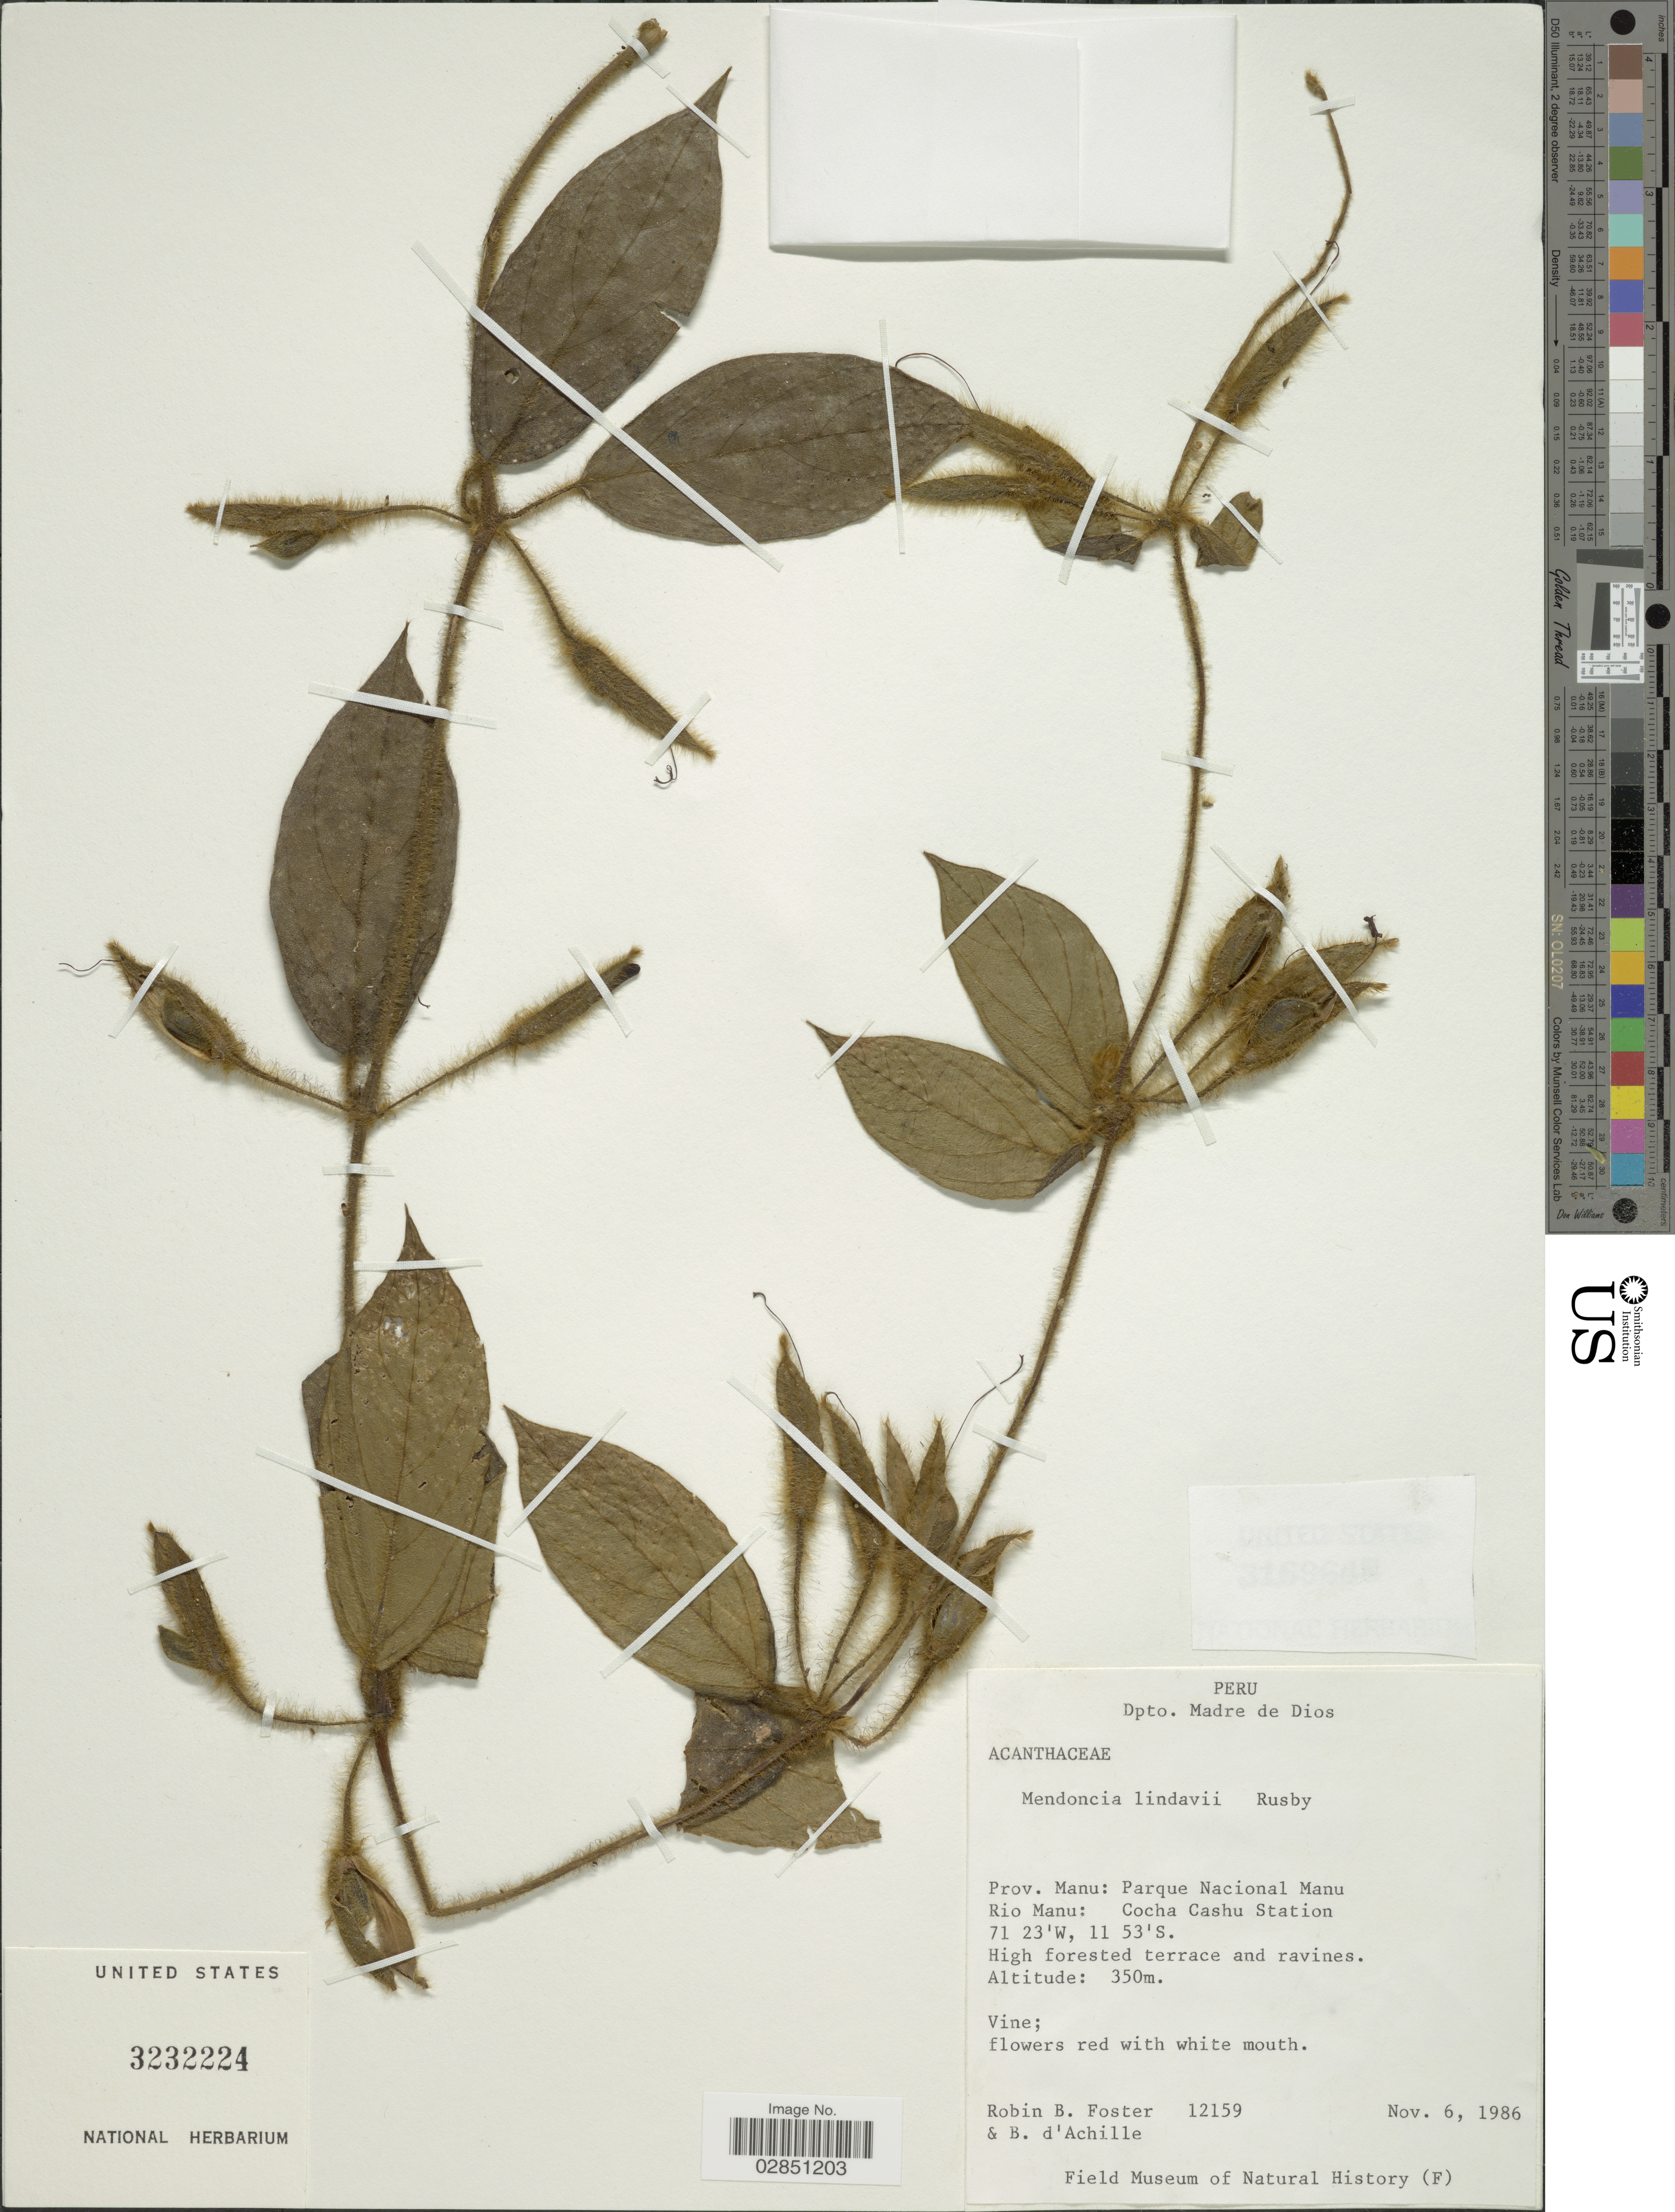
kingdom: Plantae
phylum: Tracheophyta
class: Magnoliopsida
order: Lamiales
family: Acanthaceae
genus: Mendoncia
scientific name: Mendoncia lindavii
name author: Rusby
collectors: R. B. Foster & B. d'Achille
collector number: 12159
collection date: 1986-11-06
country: Peru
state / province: Madre de Dios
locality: Dpto. Madre de Dios. Prov. Manu: Parque Nacional Manu. Rio Manu: Cocha Cashu Station.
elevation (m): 350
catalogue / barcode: US 3232224